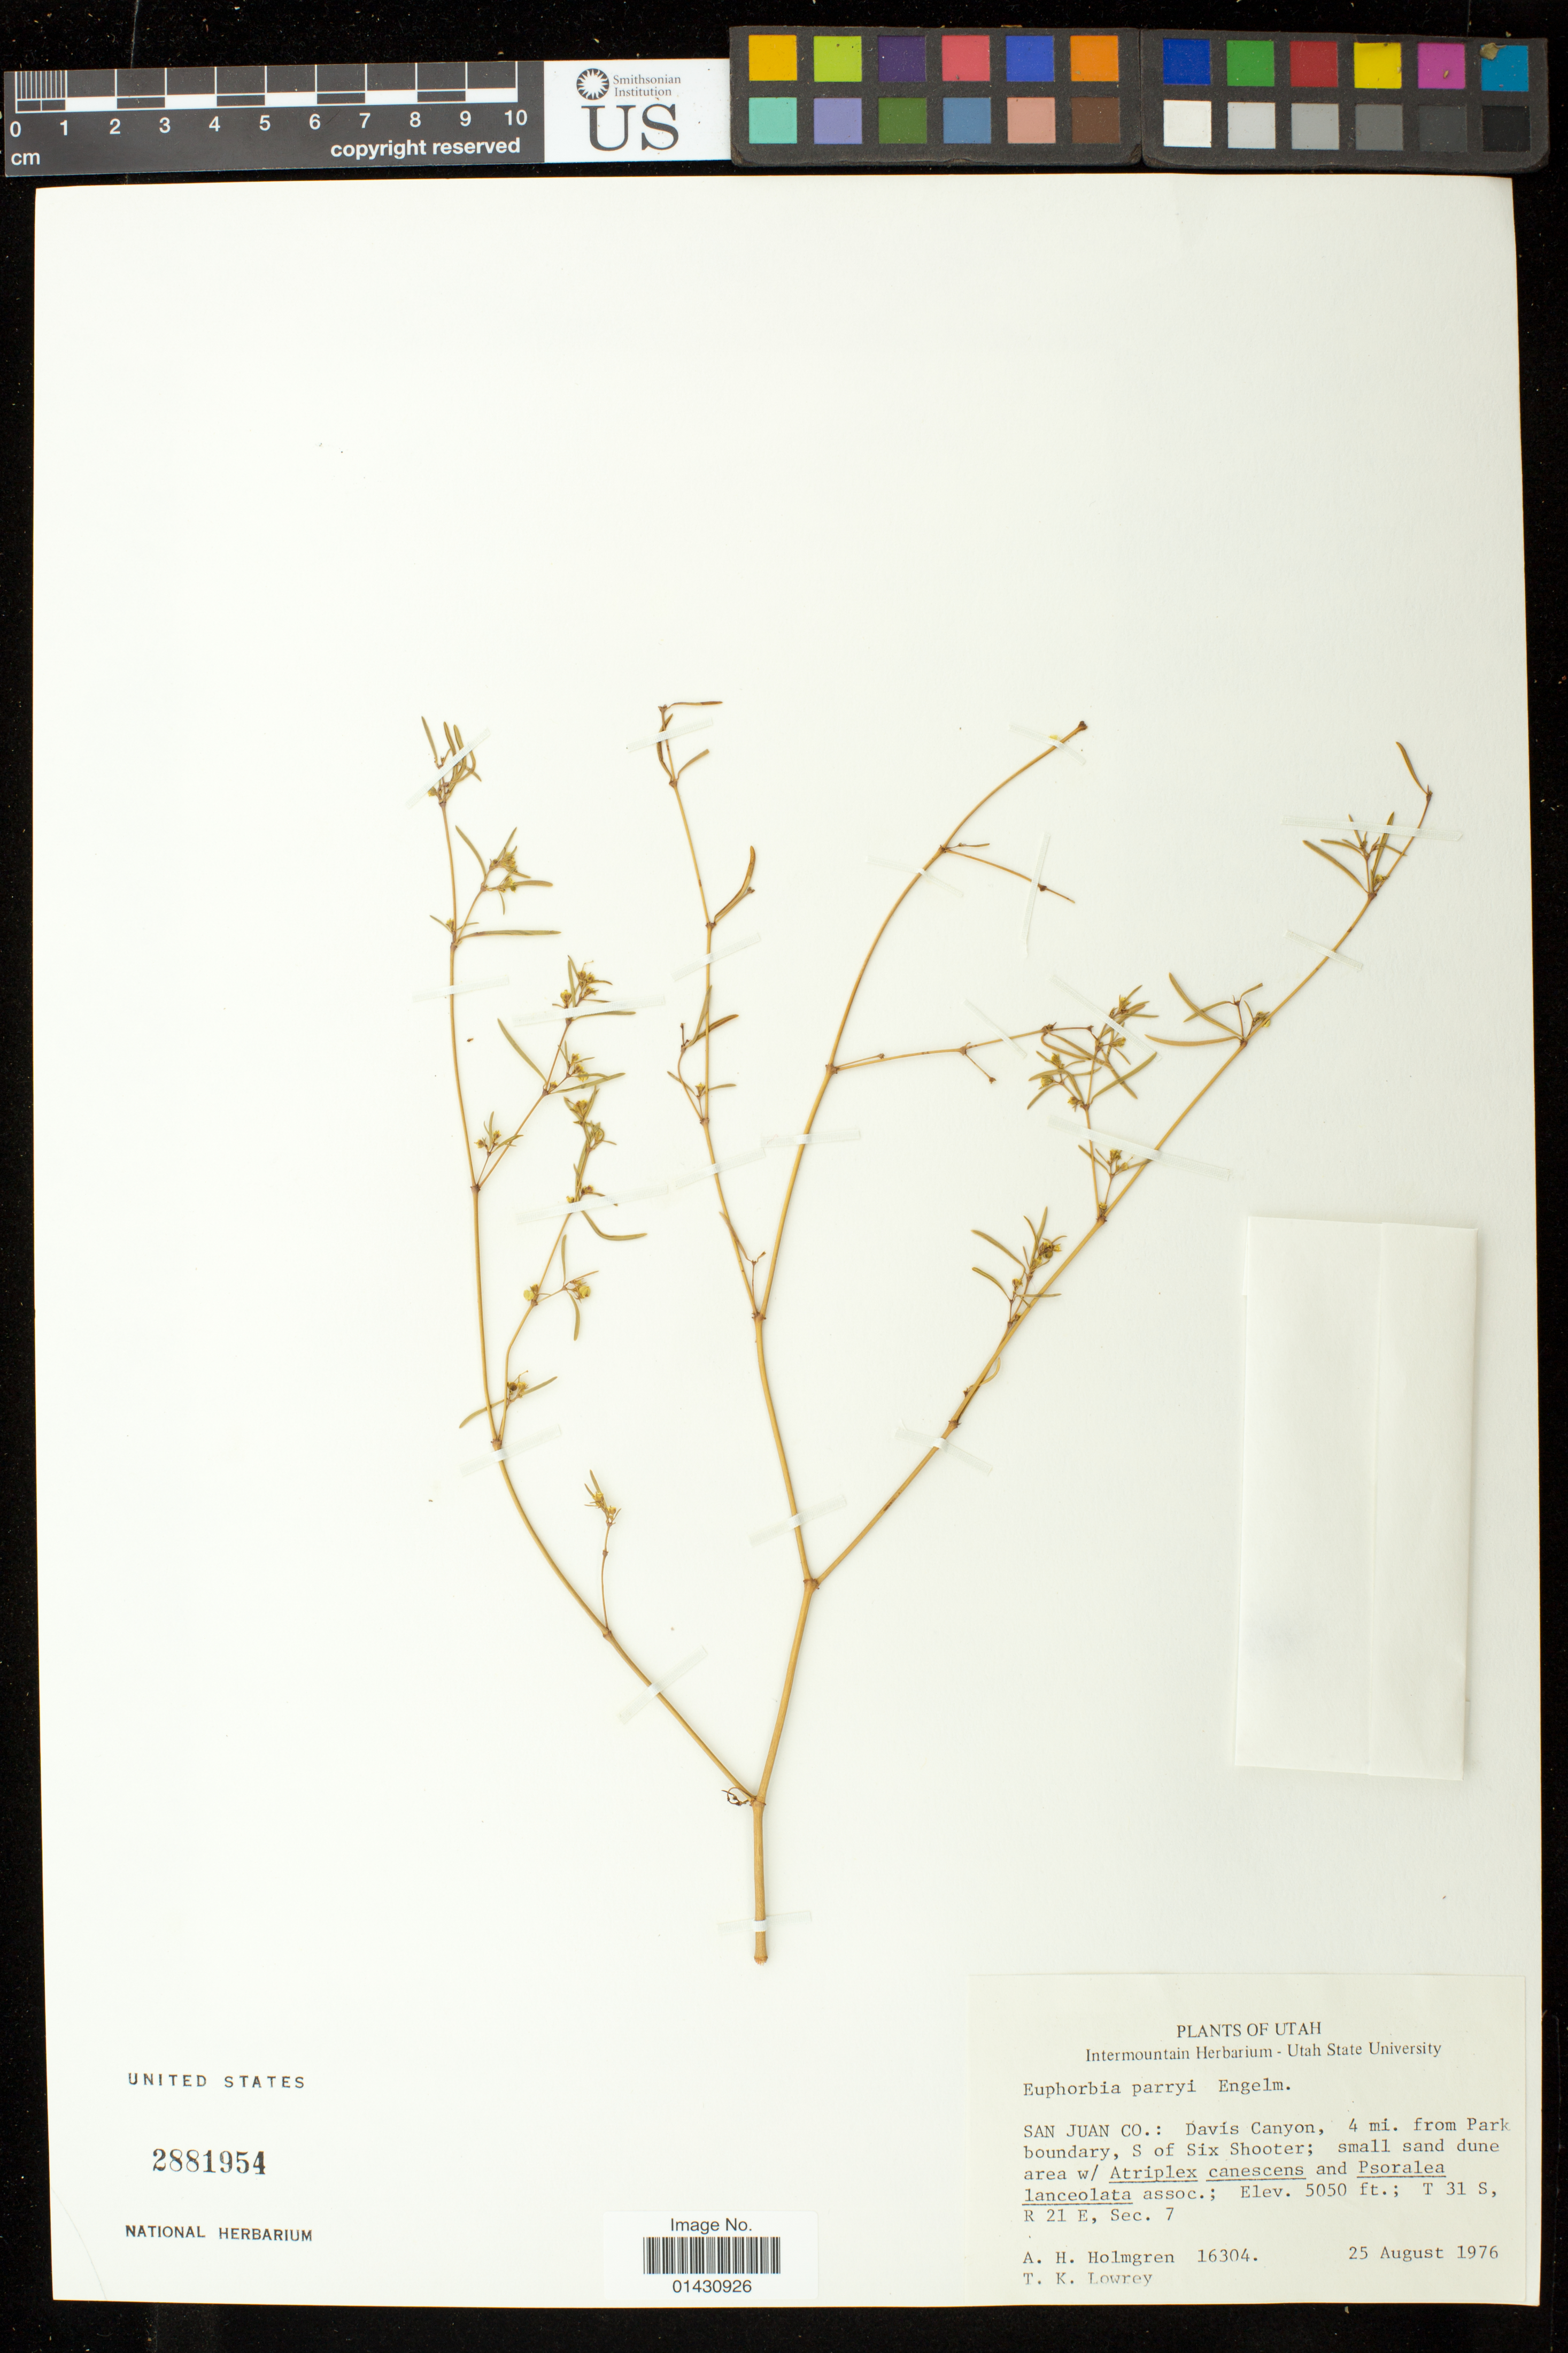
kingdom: Plantae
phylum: Tracheophyta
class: Magnoliopsida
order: Malpighiales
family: Euphorbiaceae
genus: Euphorbia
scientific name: Euphorbia parryi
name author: Engelm.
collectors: A. H. Holmgren & T. Lowrey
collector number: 16304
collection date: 1976-08-25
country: United States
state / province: Utah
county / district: San Juan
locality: Davis Canyon, 4 miles from Park Boundary, south of Six Shooter.; T31S, R21E, Sec.7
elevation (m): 1539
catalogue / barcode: US 2881954